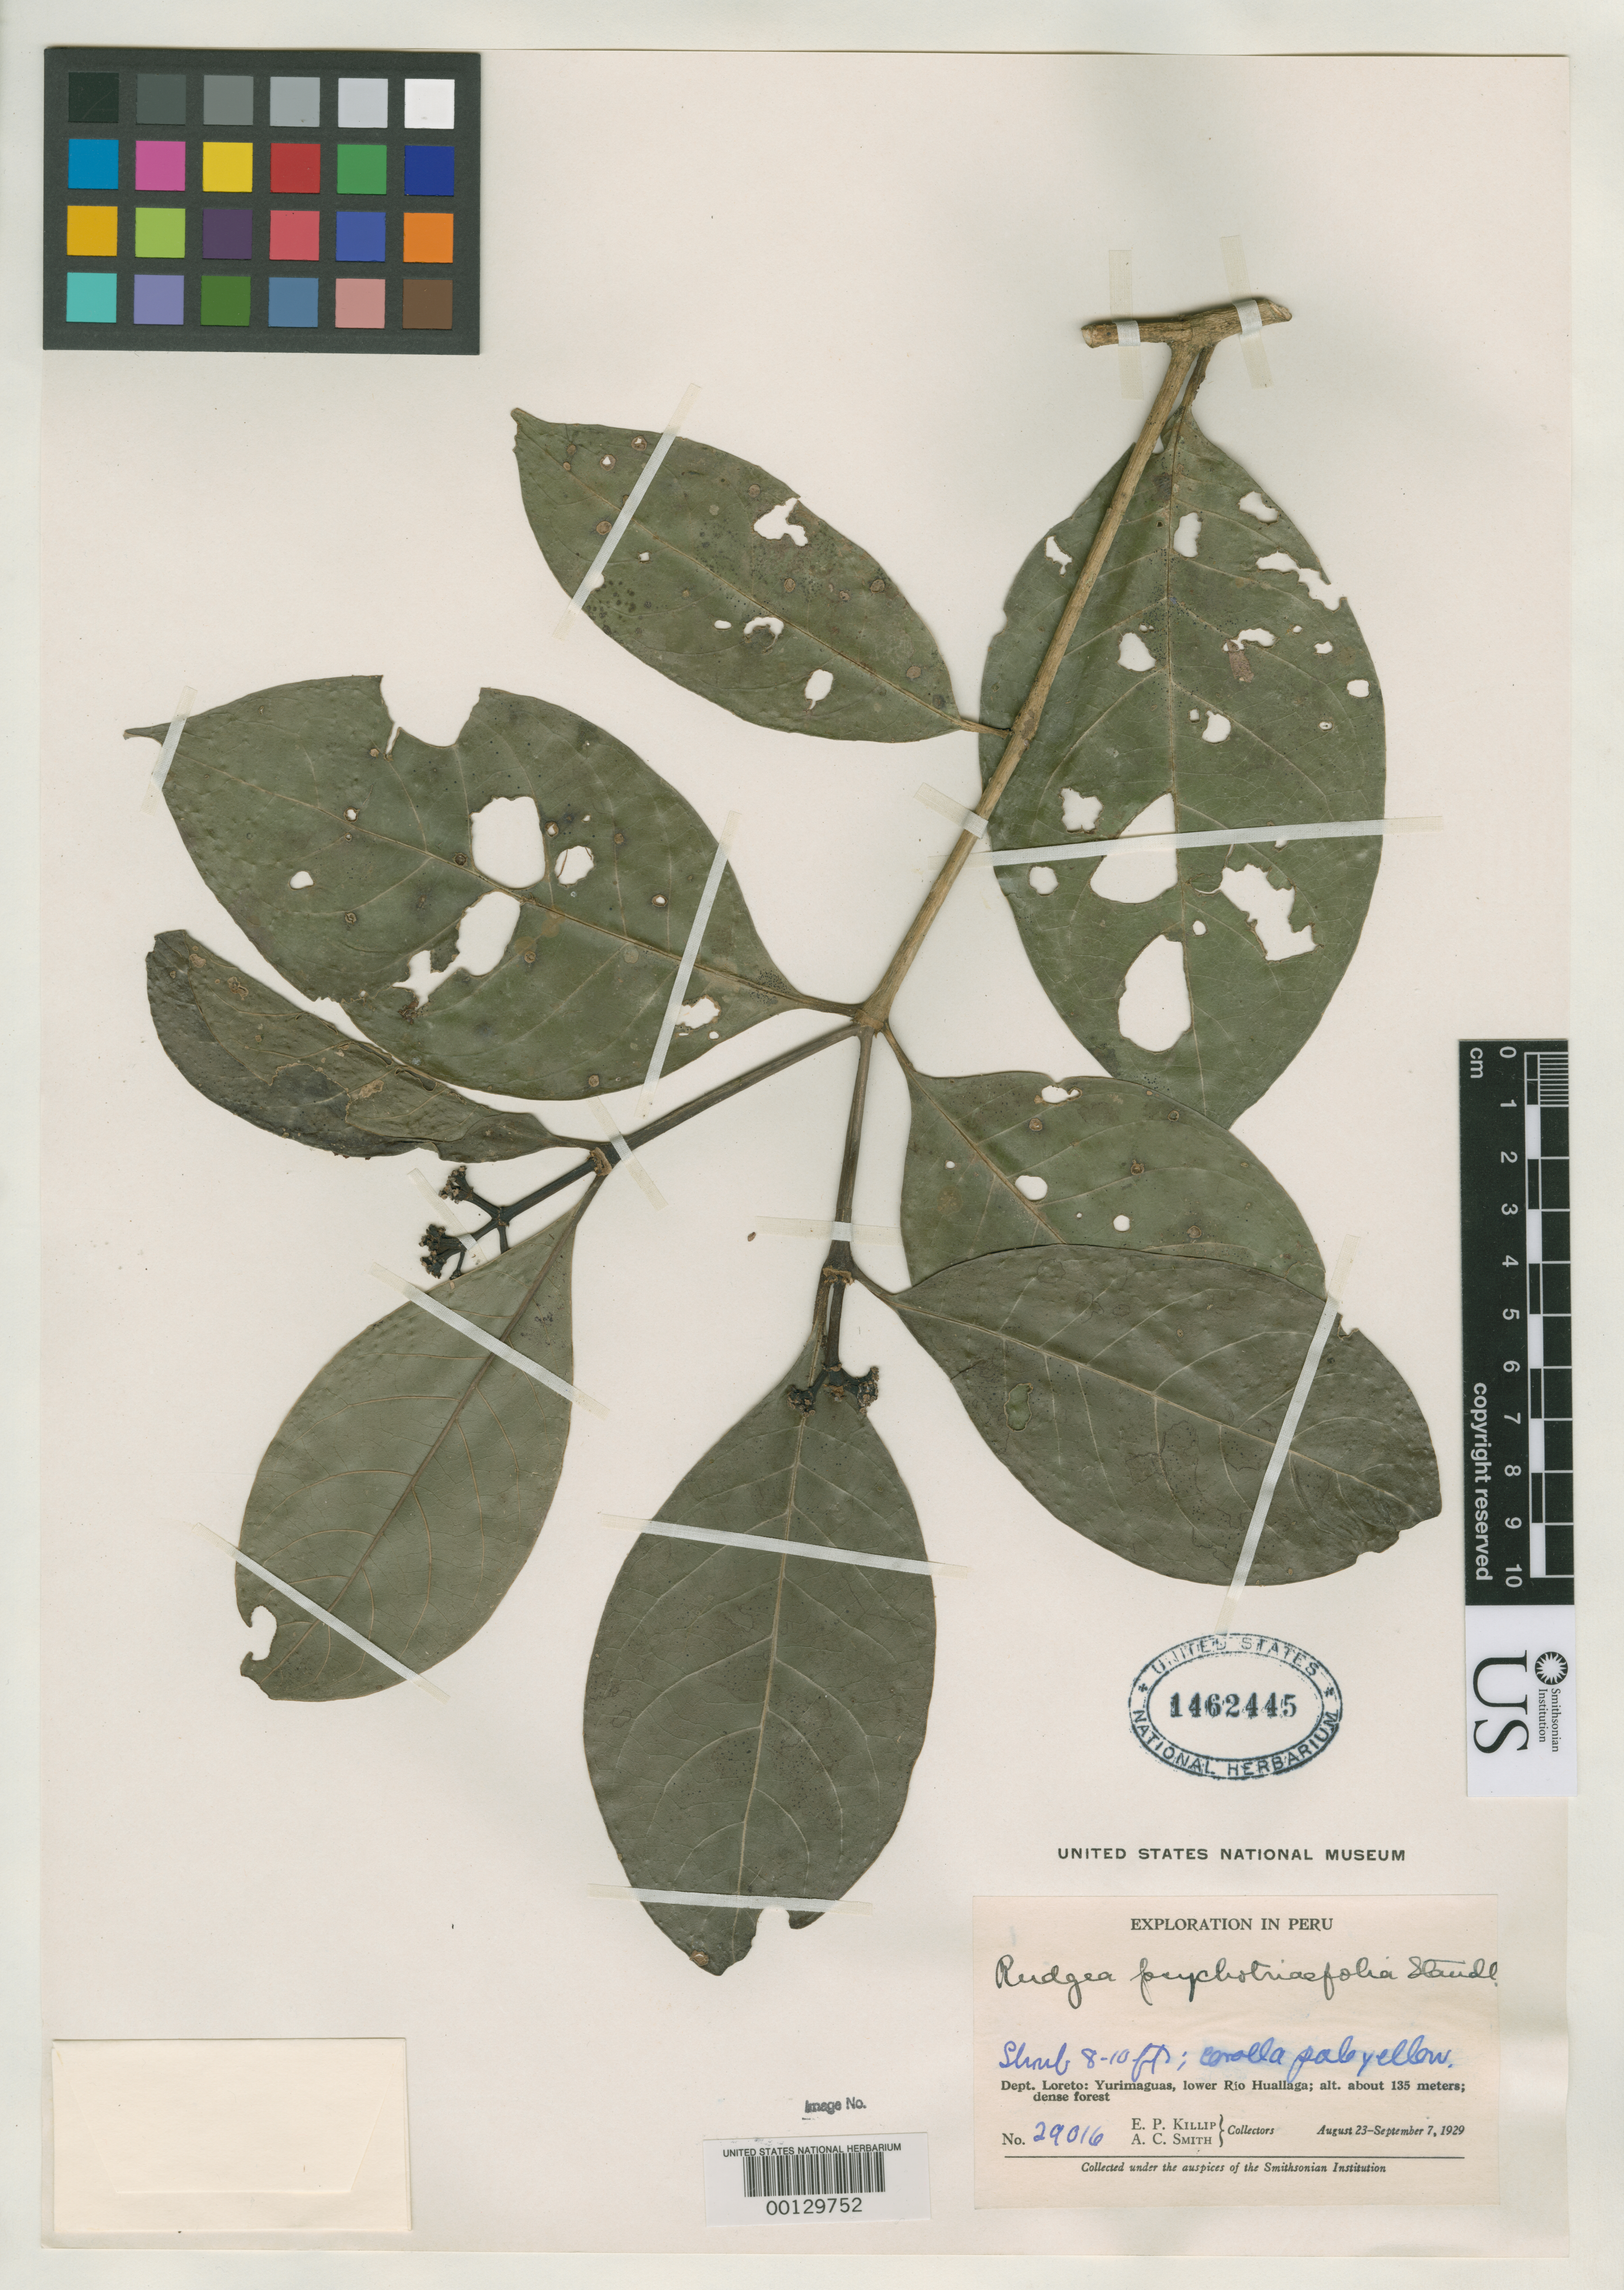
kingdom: Plantae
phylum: Tracheophyta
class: Magnoliopsida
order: Gentianales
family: Rubiaceae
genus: Rudgea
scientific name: Rudgea psychotriaefolia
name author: Standl.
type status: Isotype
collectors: E. P. Killip & A. C. Smith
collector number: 29016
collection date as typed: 23 Aug 1929 to 07 Sep 1929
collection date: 1929-08-23/1929-09-07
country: Peru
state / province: Loreto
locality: Yurimaguas, lower Rio Huallaga.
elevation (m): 135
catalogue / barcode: US 1462445